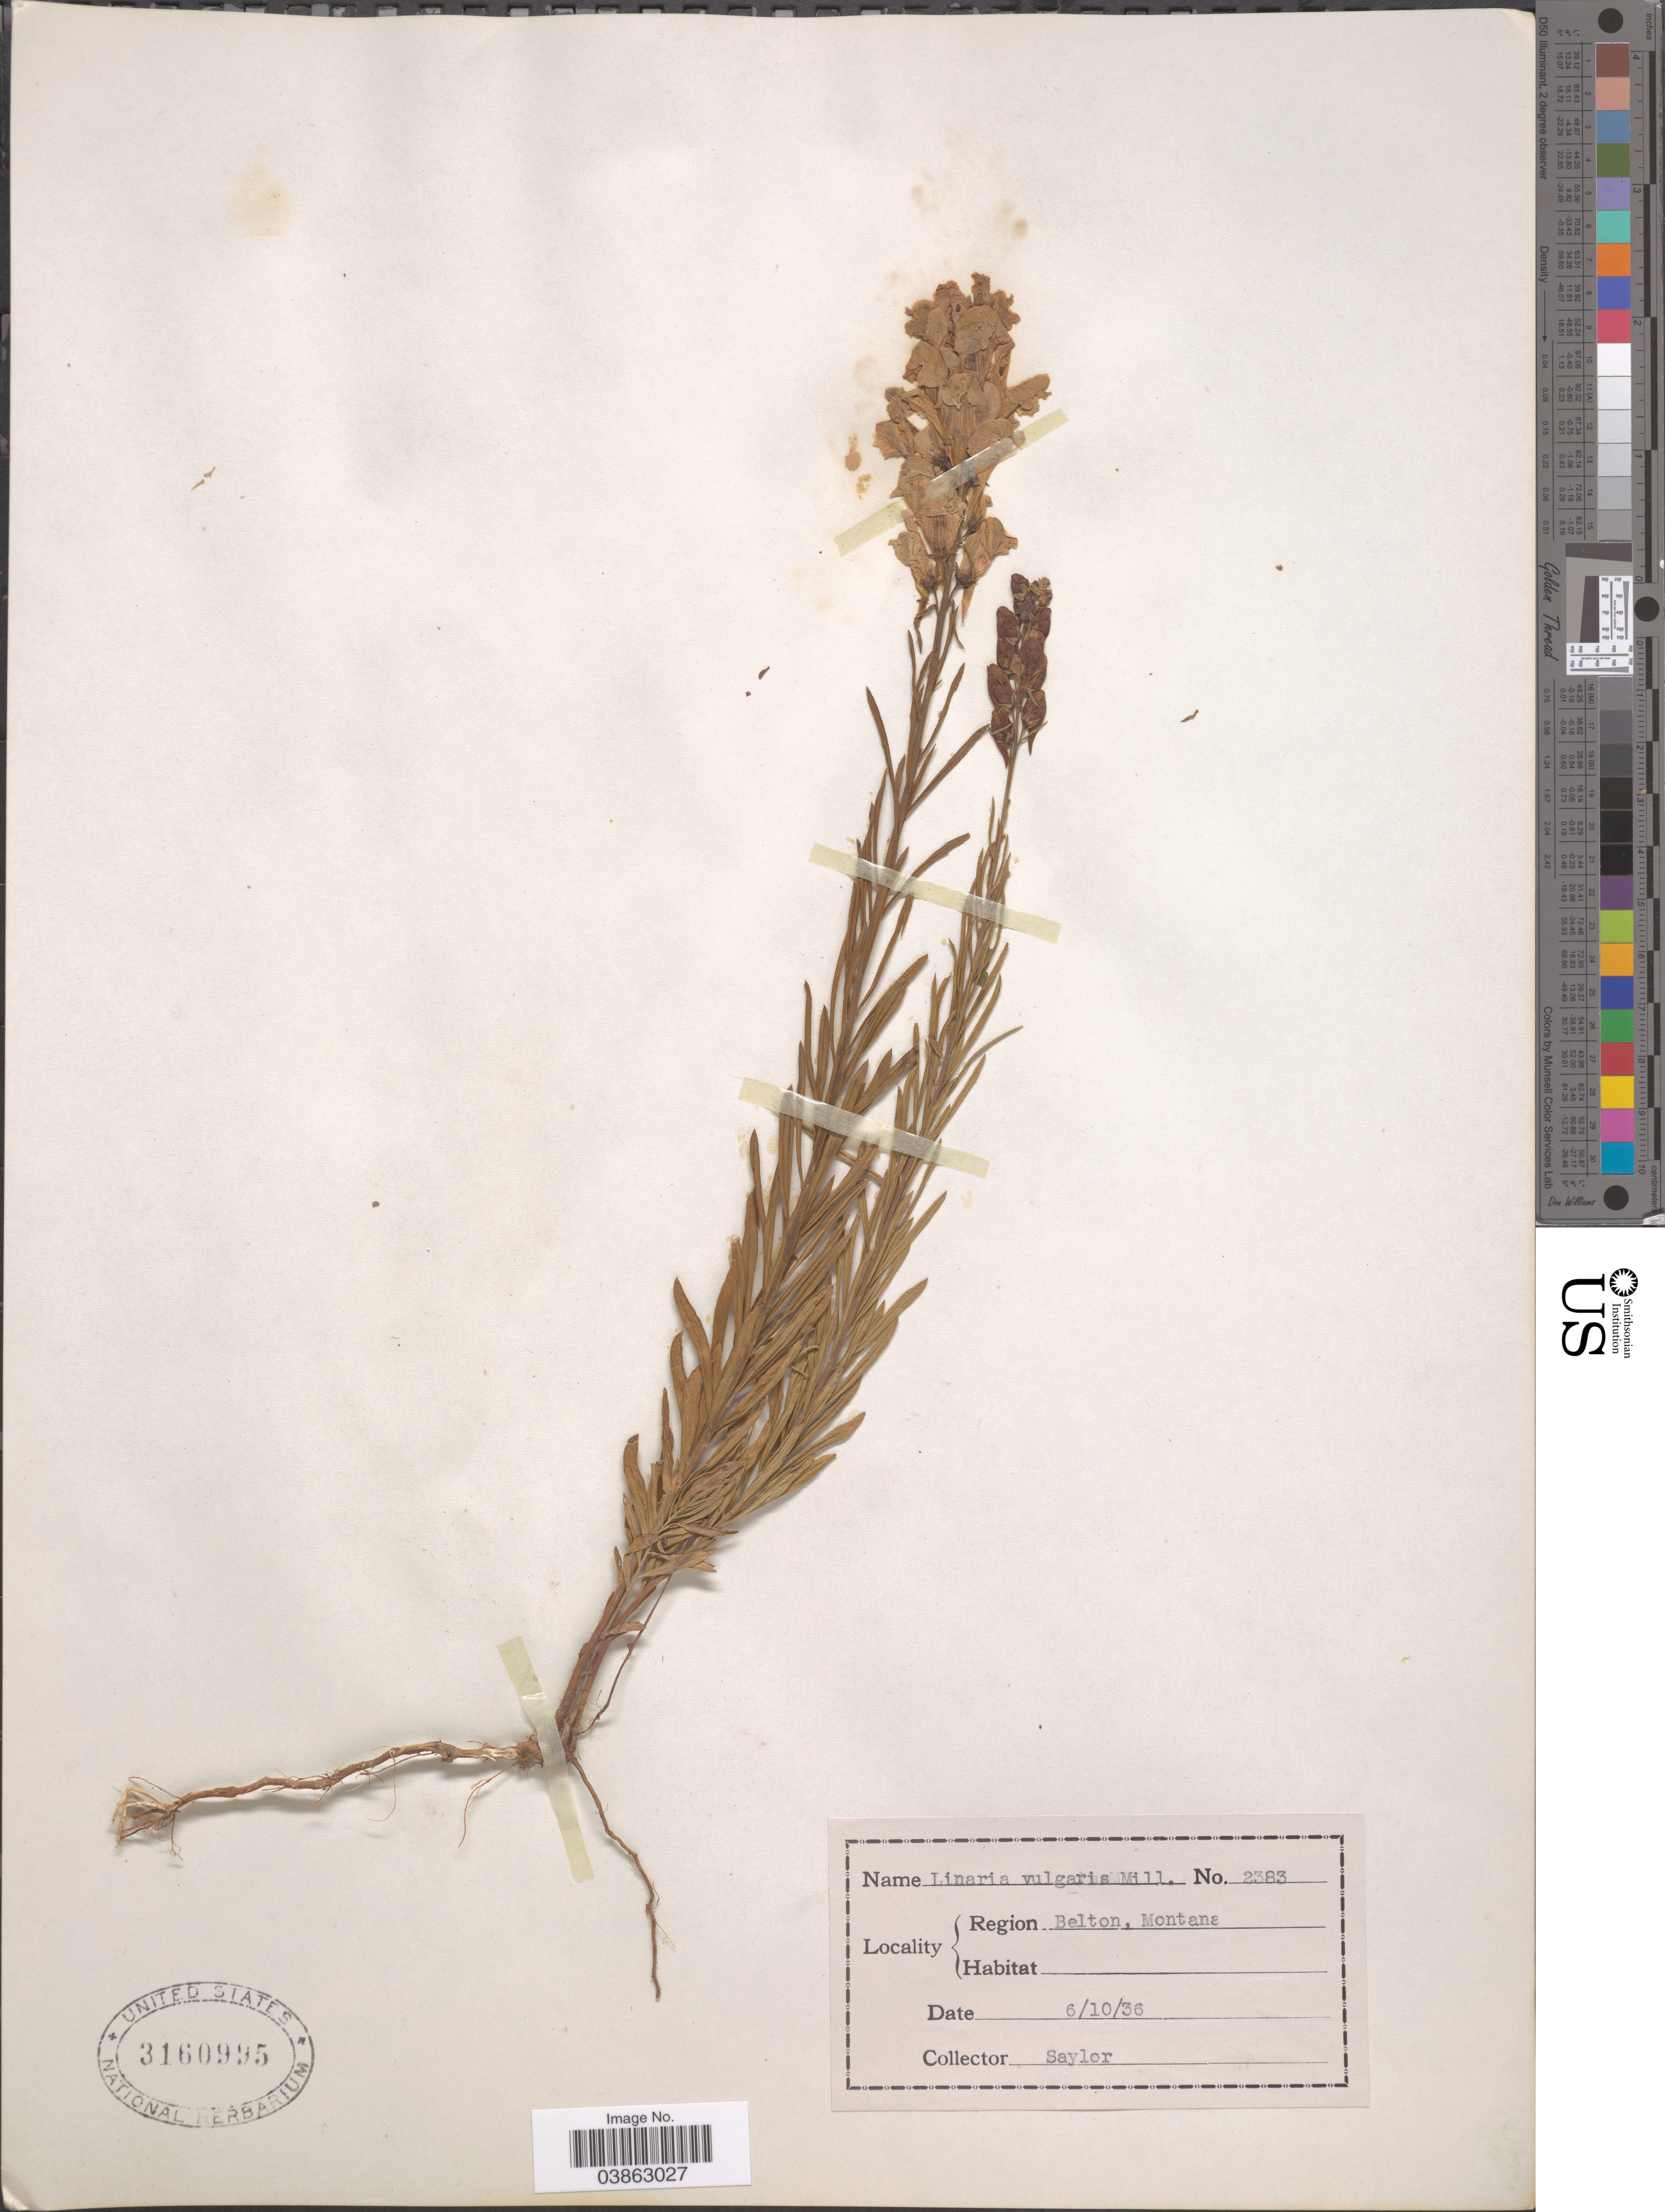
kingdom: Plantae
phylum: Tracheophyta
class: Magnoliopsida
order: Lamiales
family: Plantaginaceae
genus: Linaria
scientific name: Linaria vulgaris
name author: Mill.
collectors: Saylor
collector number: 2383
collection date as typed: Transcribed d/m/y: 10/6/36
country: United States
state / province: Montana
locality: Region Belton.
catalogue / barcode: US 3160995